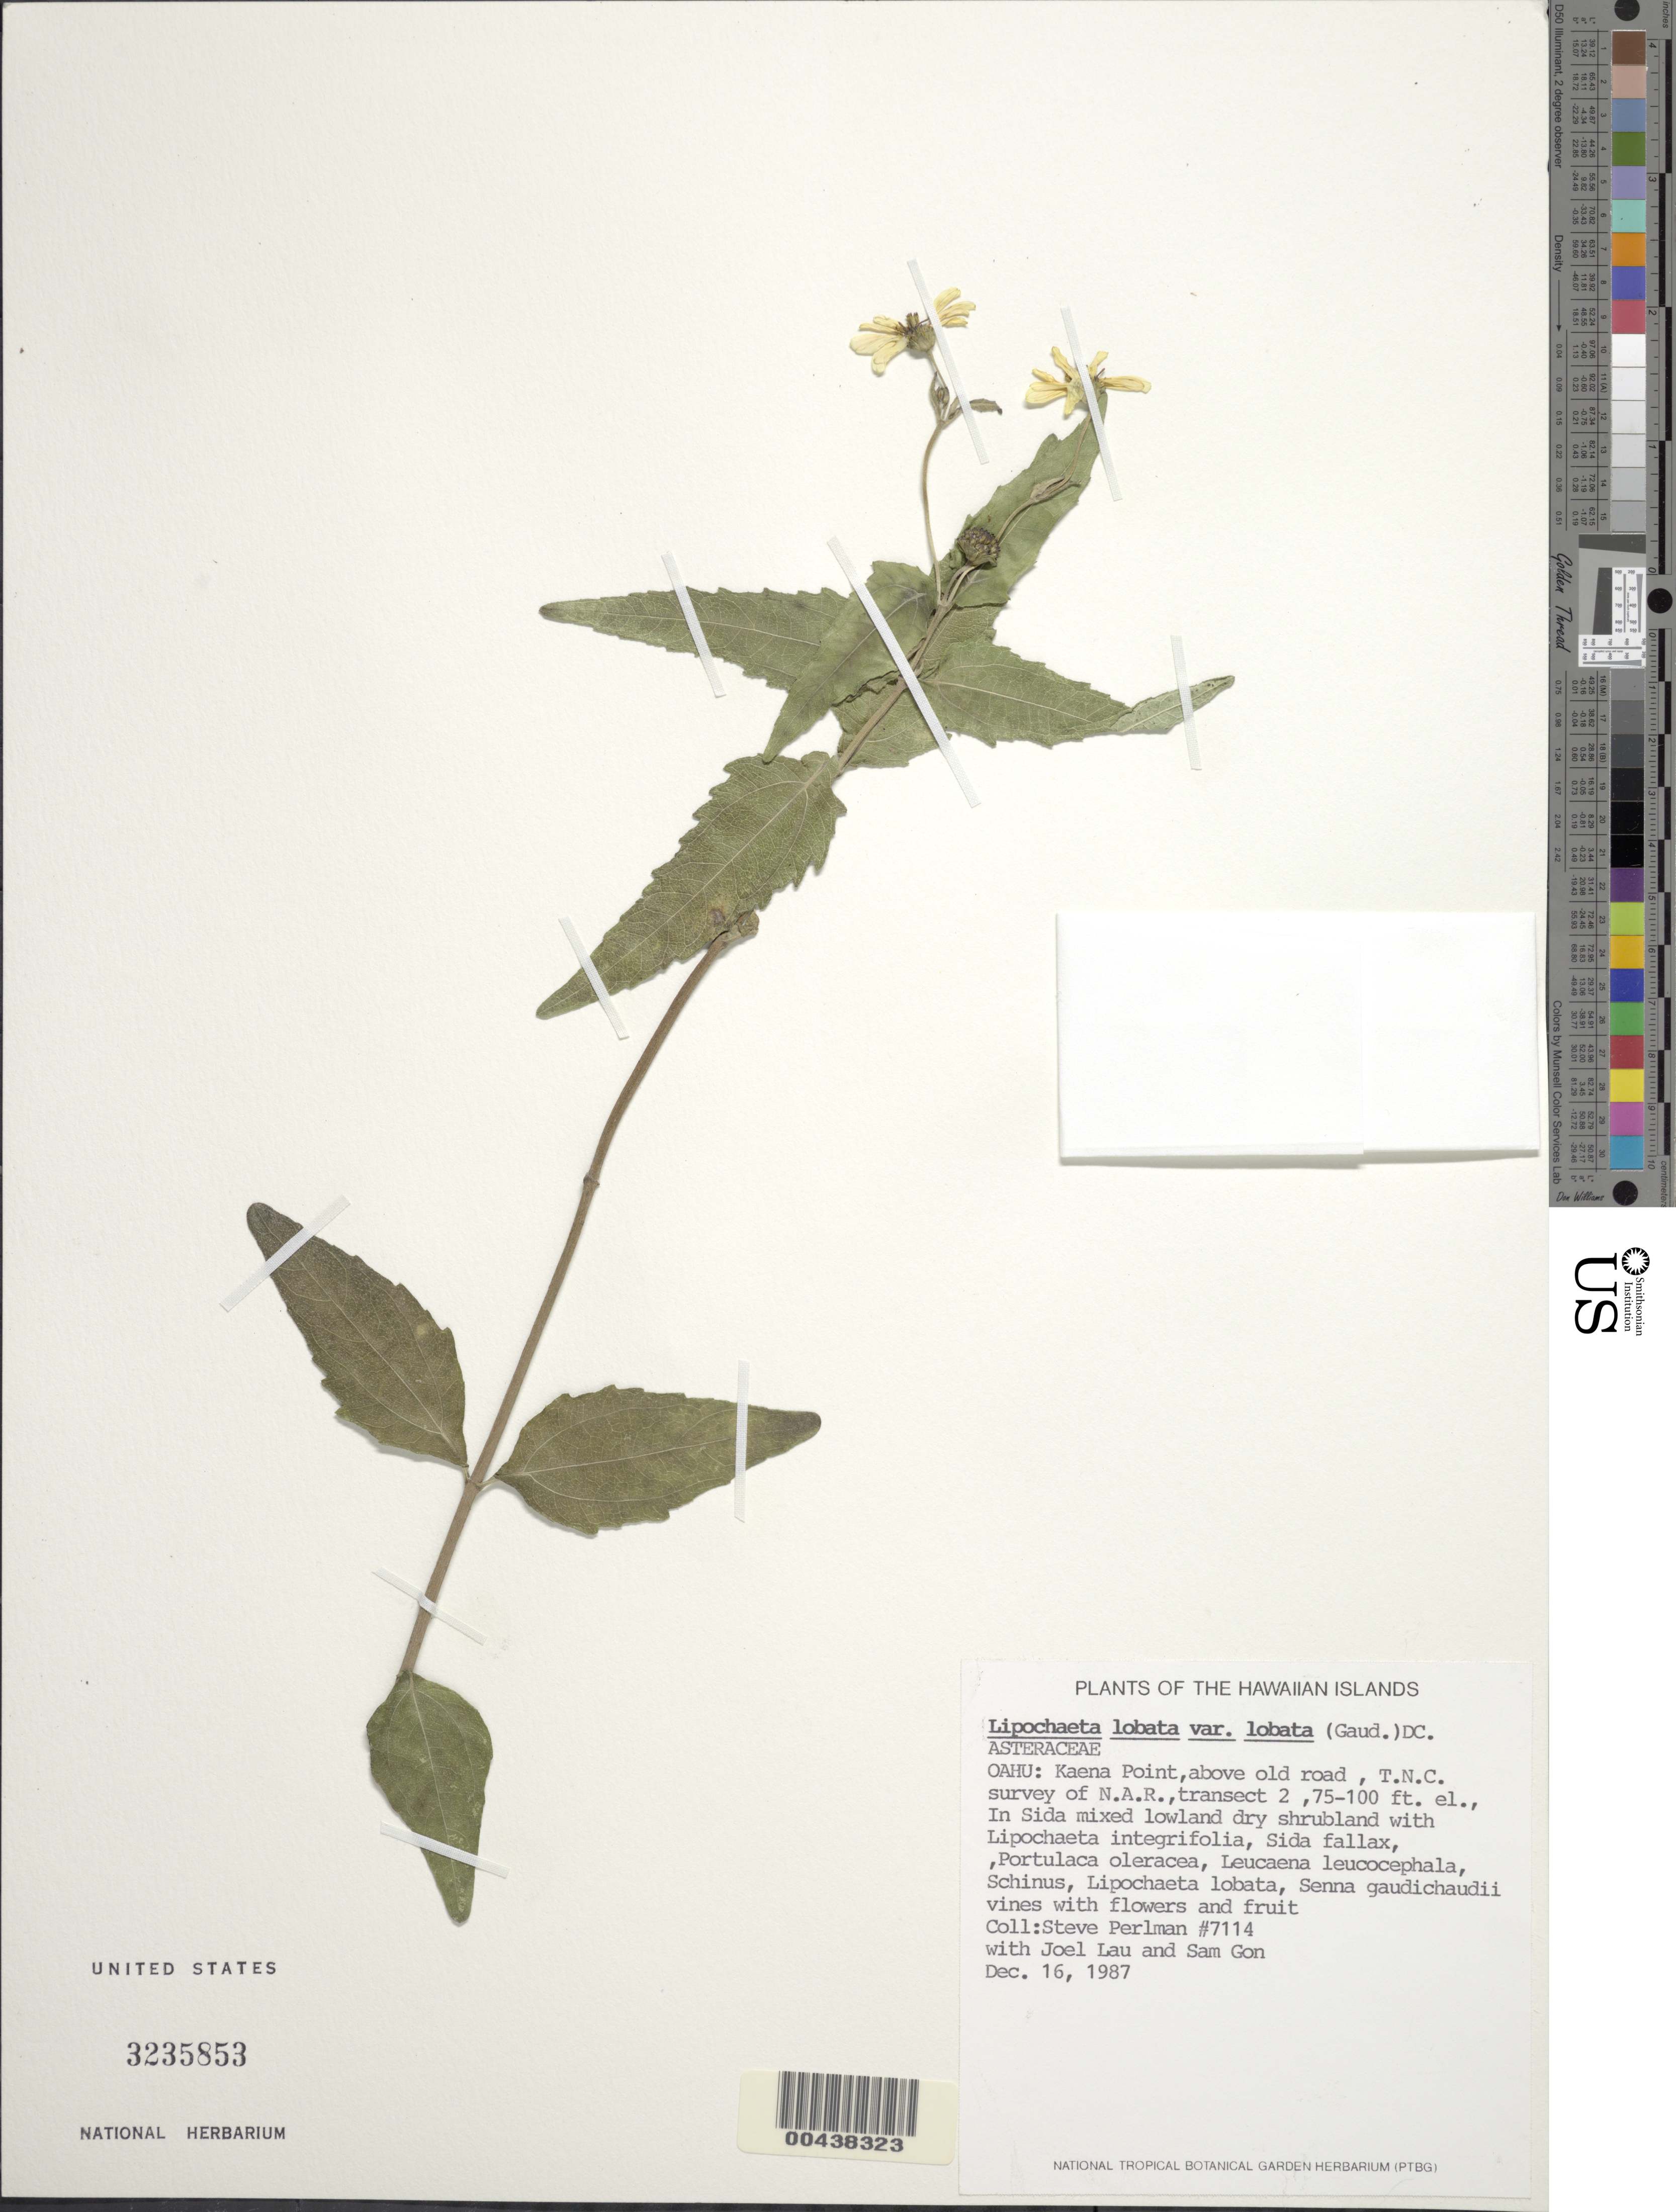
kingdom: Plantae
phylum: Tracheophyta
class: Magnoliopsida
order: Asterales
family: Asteraceae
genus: Lipochaeta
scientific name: Lipochaeta lobata var. lobata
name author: (Gaudich.) DC.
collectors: S. P. Perlman, J. Lau & S. Gon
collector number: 7114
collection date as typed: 16 Dec 1987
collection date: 1987-12-16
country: United States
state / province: Hawaii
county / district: Honolulu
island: Oahu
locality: Kaena Point, above old road, T.N.C. survey of N.A.R., transect 2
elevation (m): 23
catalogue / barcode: US 3235853